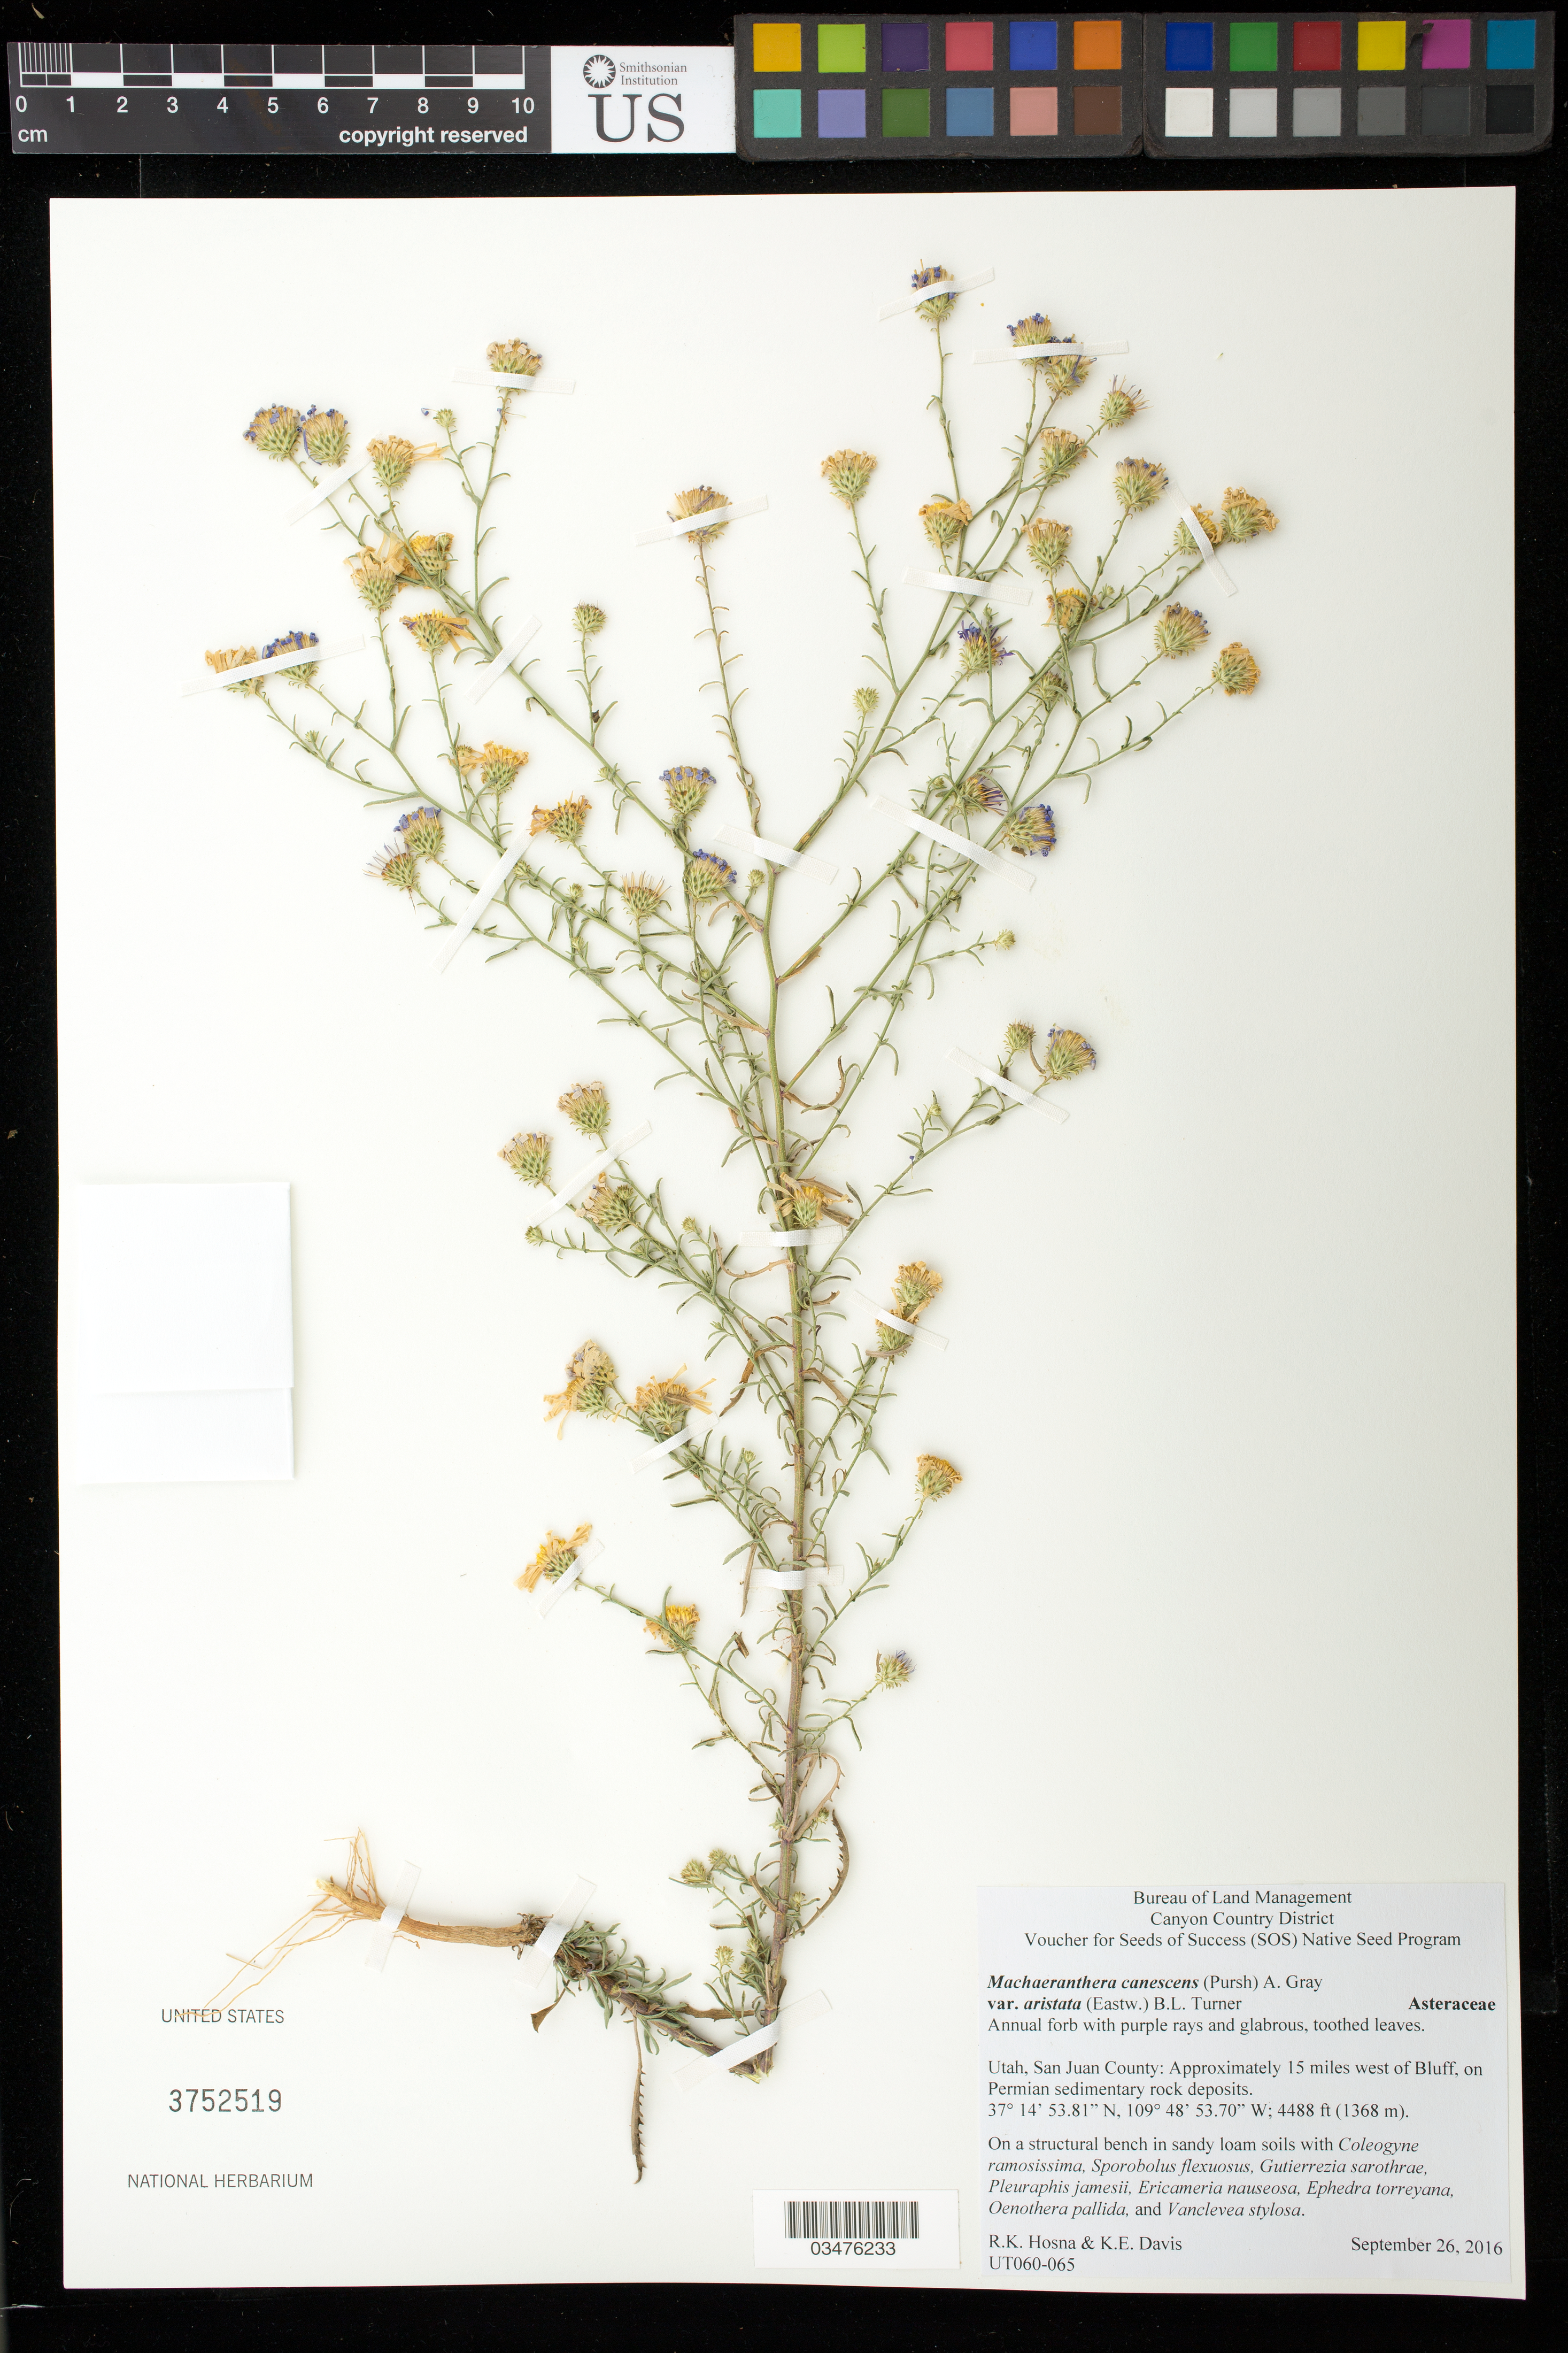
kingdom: Plantae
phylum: Tracheophyta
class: Magnoliopsida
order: Asterales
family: Asteraceae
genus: Machaeranthera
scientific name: Machaeranthera canescens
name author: (Pursh) A. Gray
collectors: R. Hosna & K. Davis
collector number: UT060-065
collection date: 2016-09-26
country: United States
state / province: Utah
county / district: San Juan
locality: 15 mi. W of Bluff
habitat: Permian sedimentary rock deposits, sandy loam soils.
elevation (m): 1368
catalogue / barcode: US 3752519